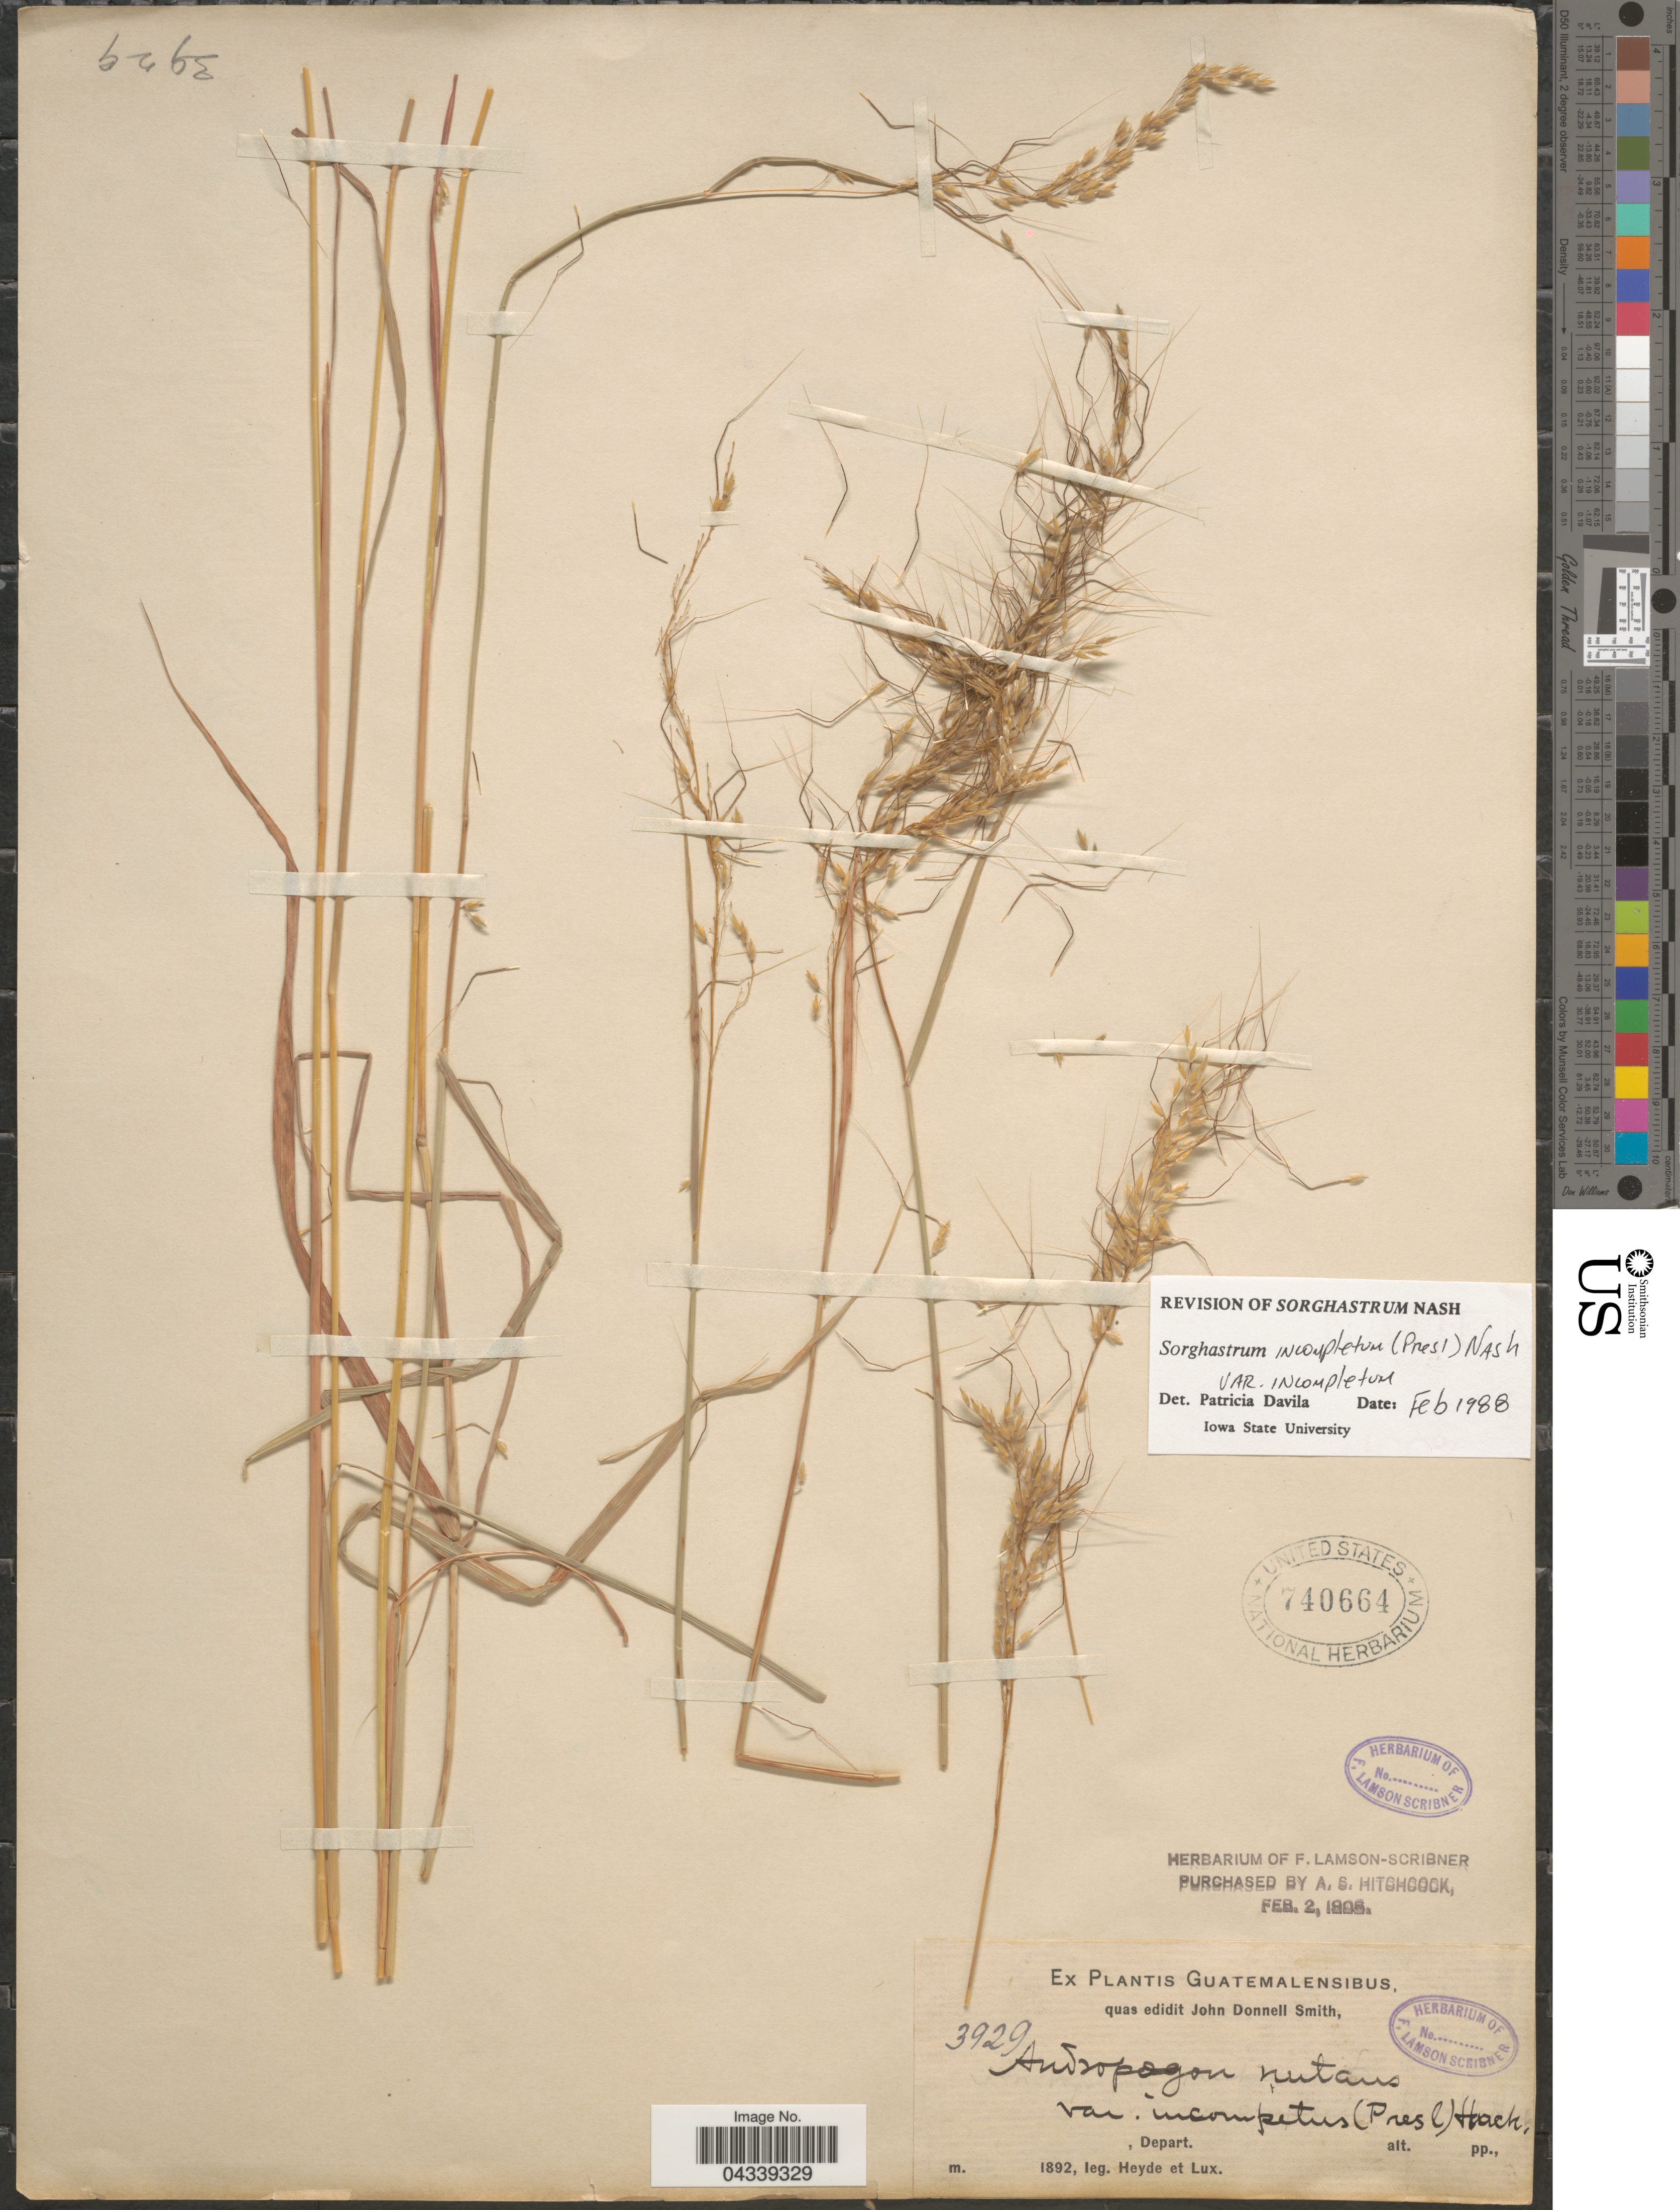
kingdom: Plantae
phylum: Tracheophyta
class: Liliopsida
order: Poales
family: Poaceae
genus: Sorghastrum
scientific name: Sorghastrum incompletum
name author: (J. Presl) Nash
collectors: Heyde & Lux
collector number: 3929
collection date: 1892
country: Guatemala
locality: Guatemalensibus. [unsure placement]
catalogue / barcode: US 740664